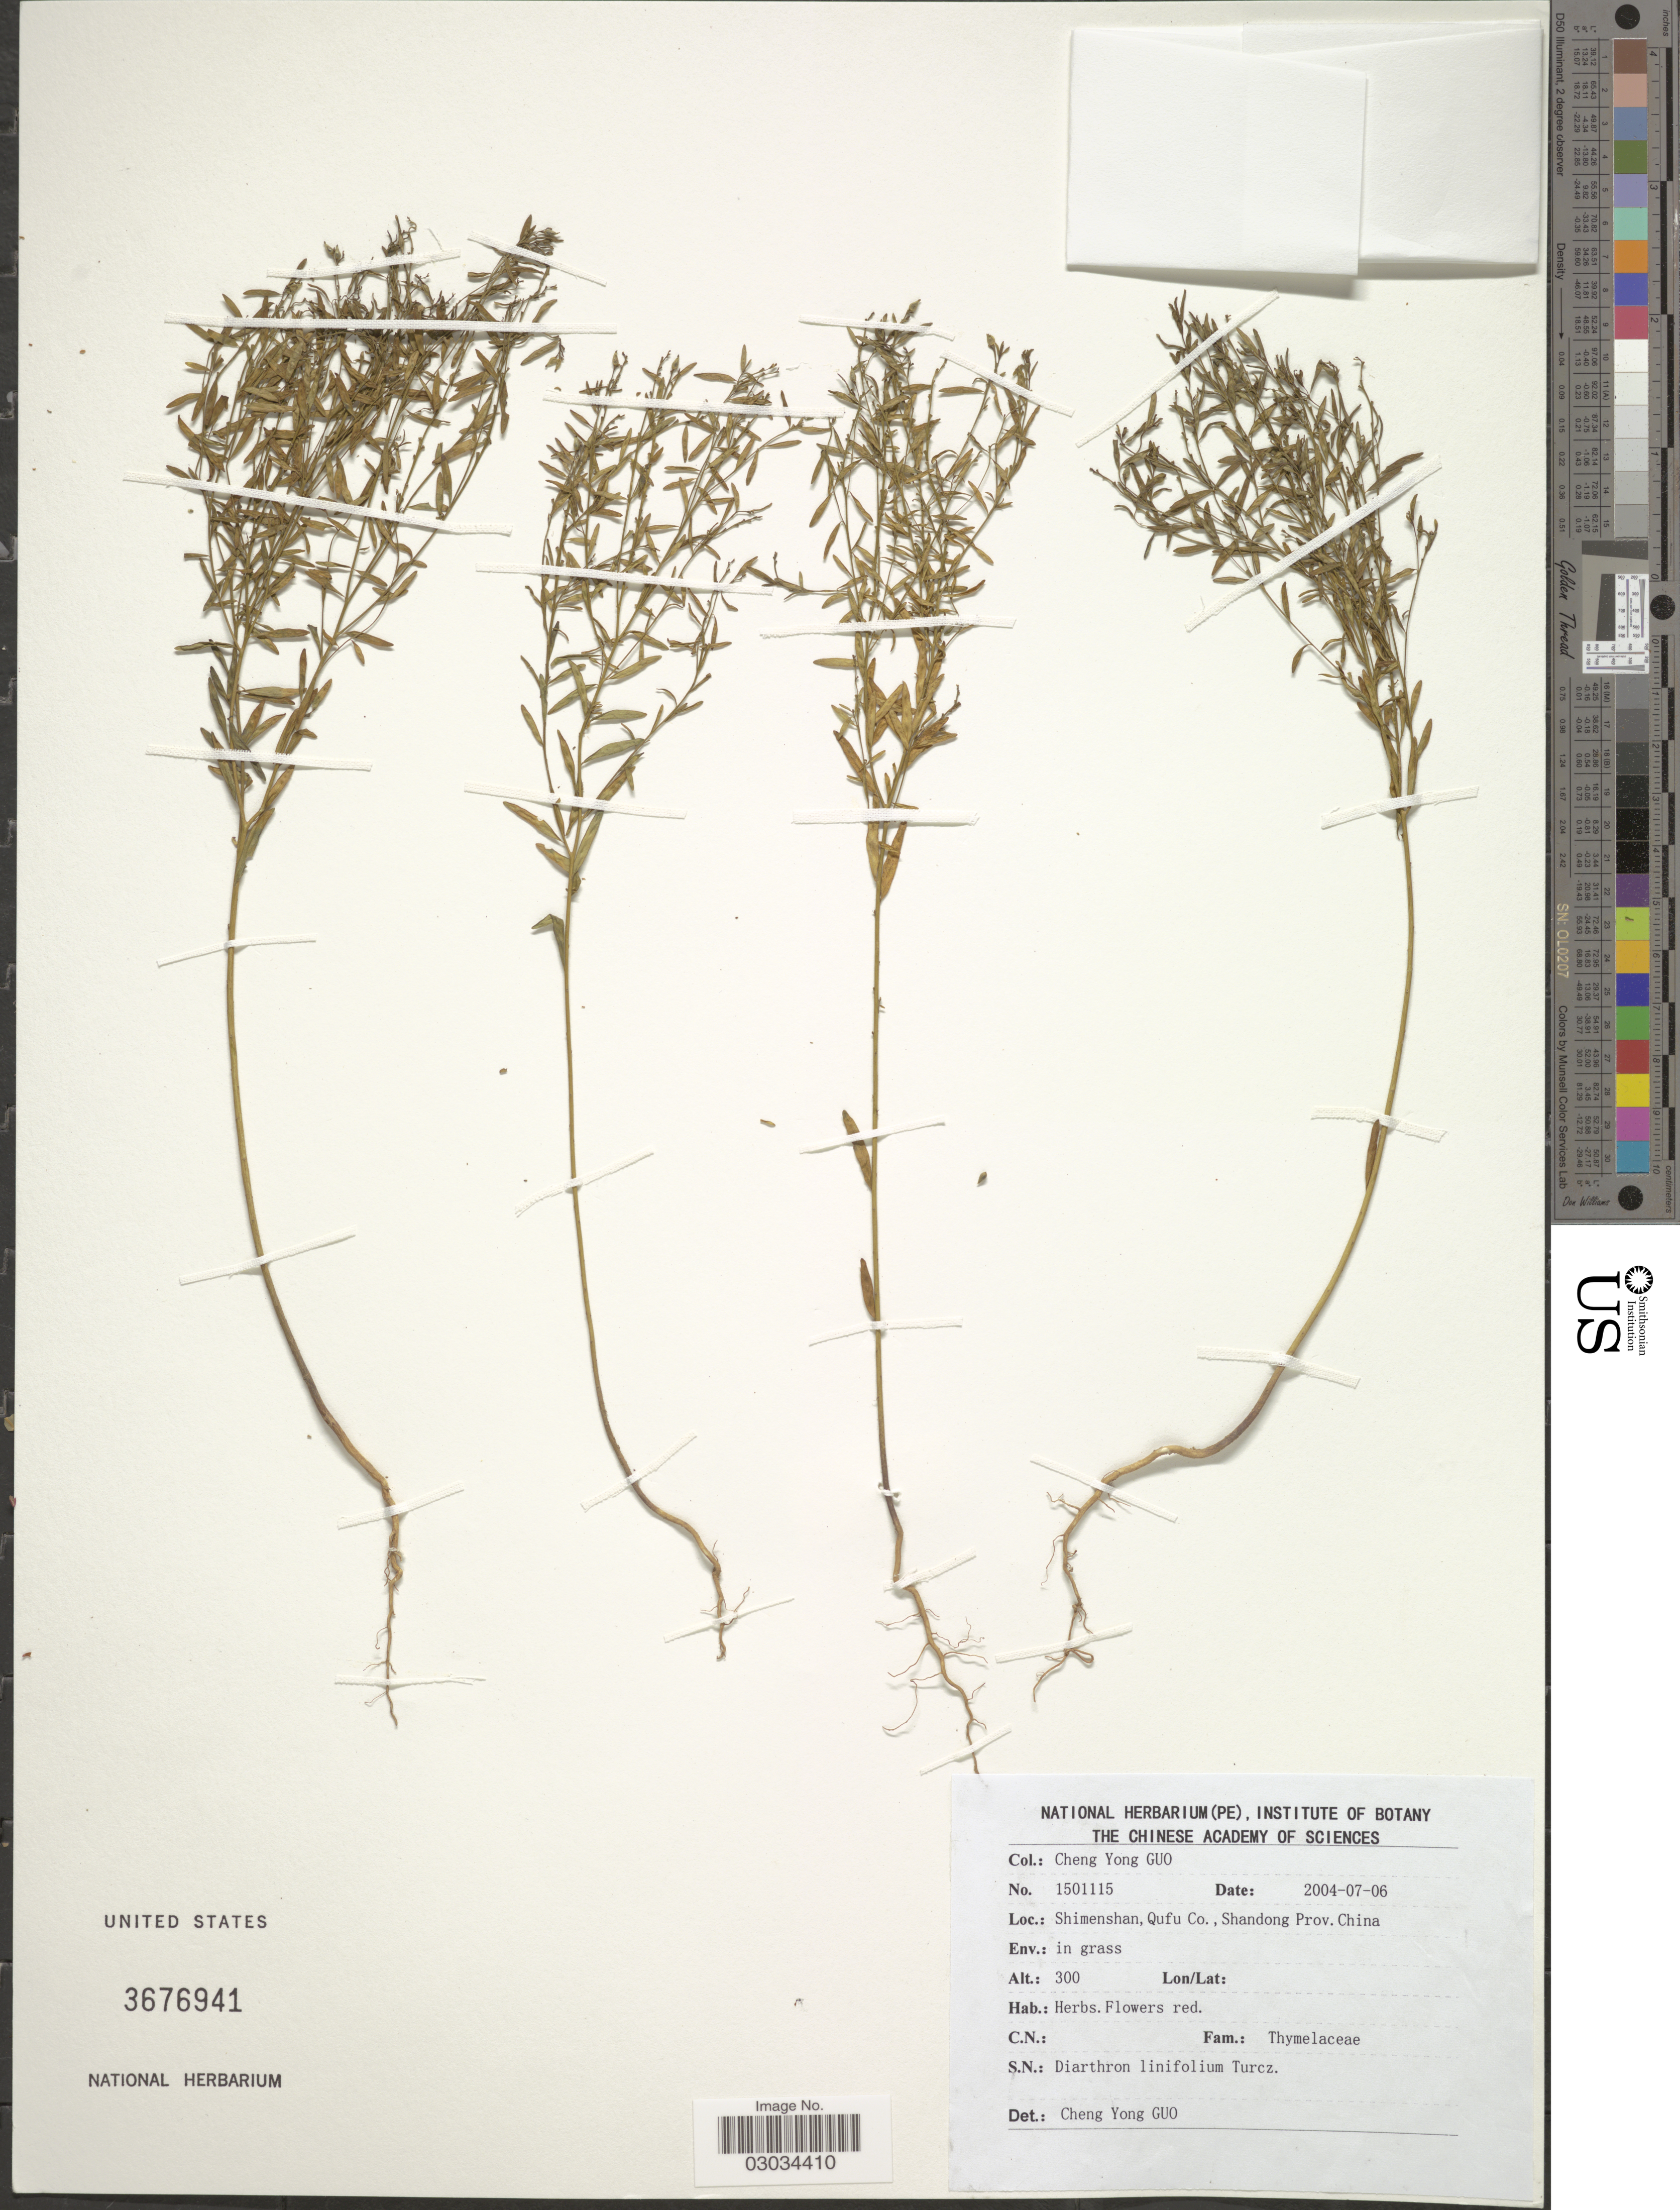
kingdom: Plantae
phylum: Tracheophyta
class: Magnoliopsida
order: Malvales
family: Thymelaeaceae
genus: Diarthron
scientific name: Diarthron linifolium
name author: Turcz.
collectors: Guo Chengyong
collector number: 1501115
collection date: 2004-07-06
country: China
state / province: Shandong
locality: Shimenshan, Qufu Co., Shandong Prov.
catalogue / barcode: US 3676941